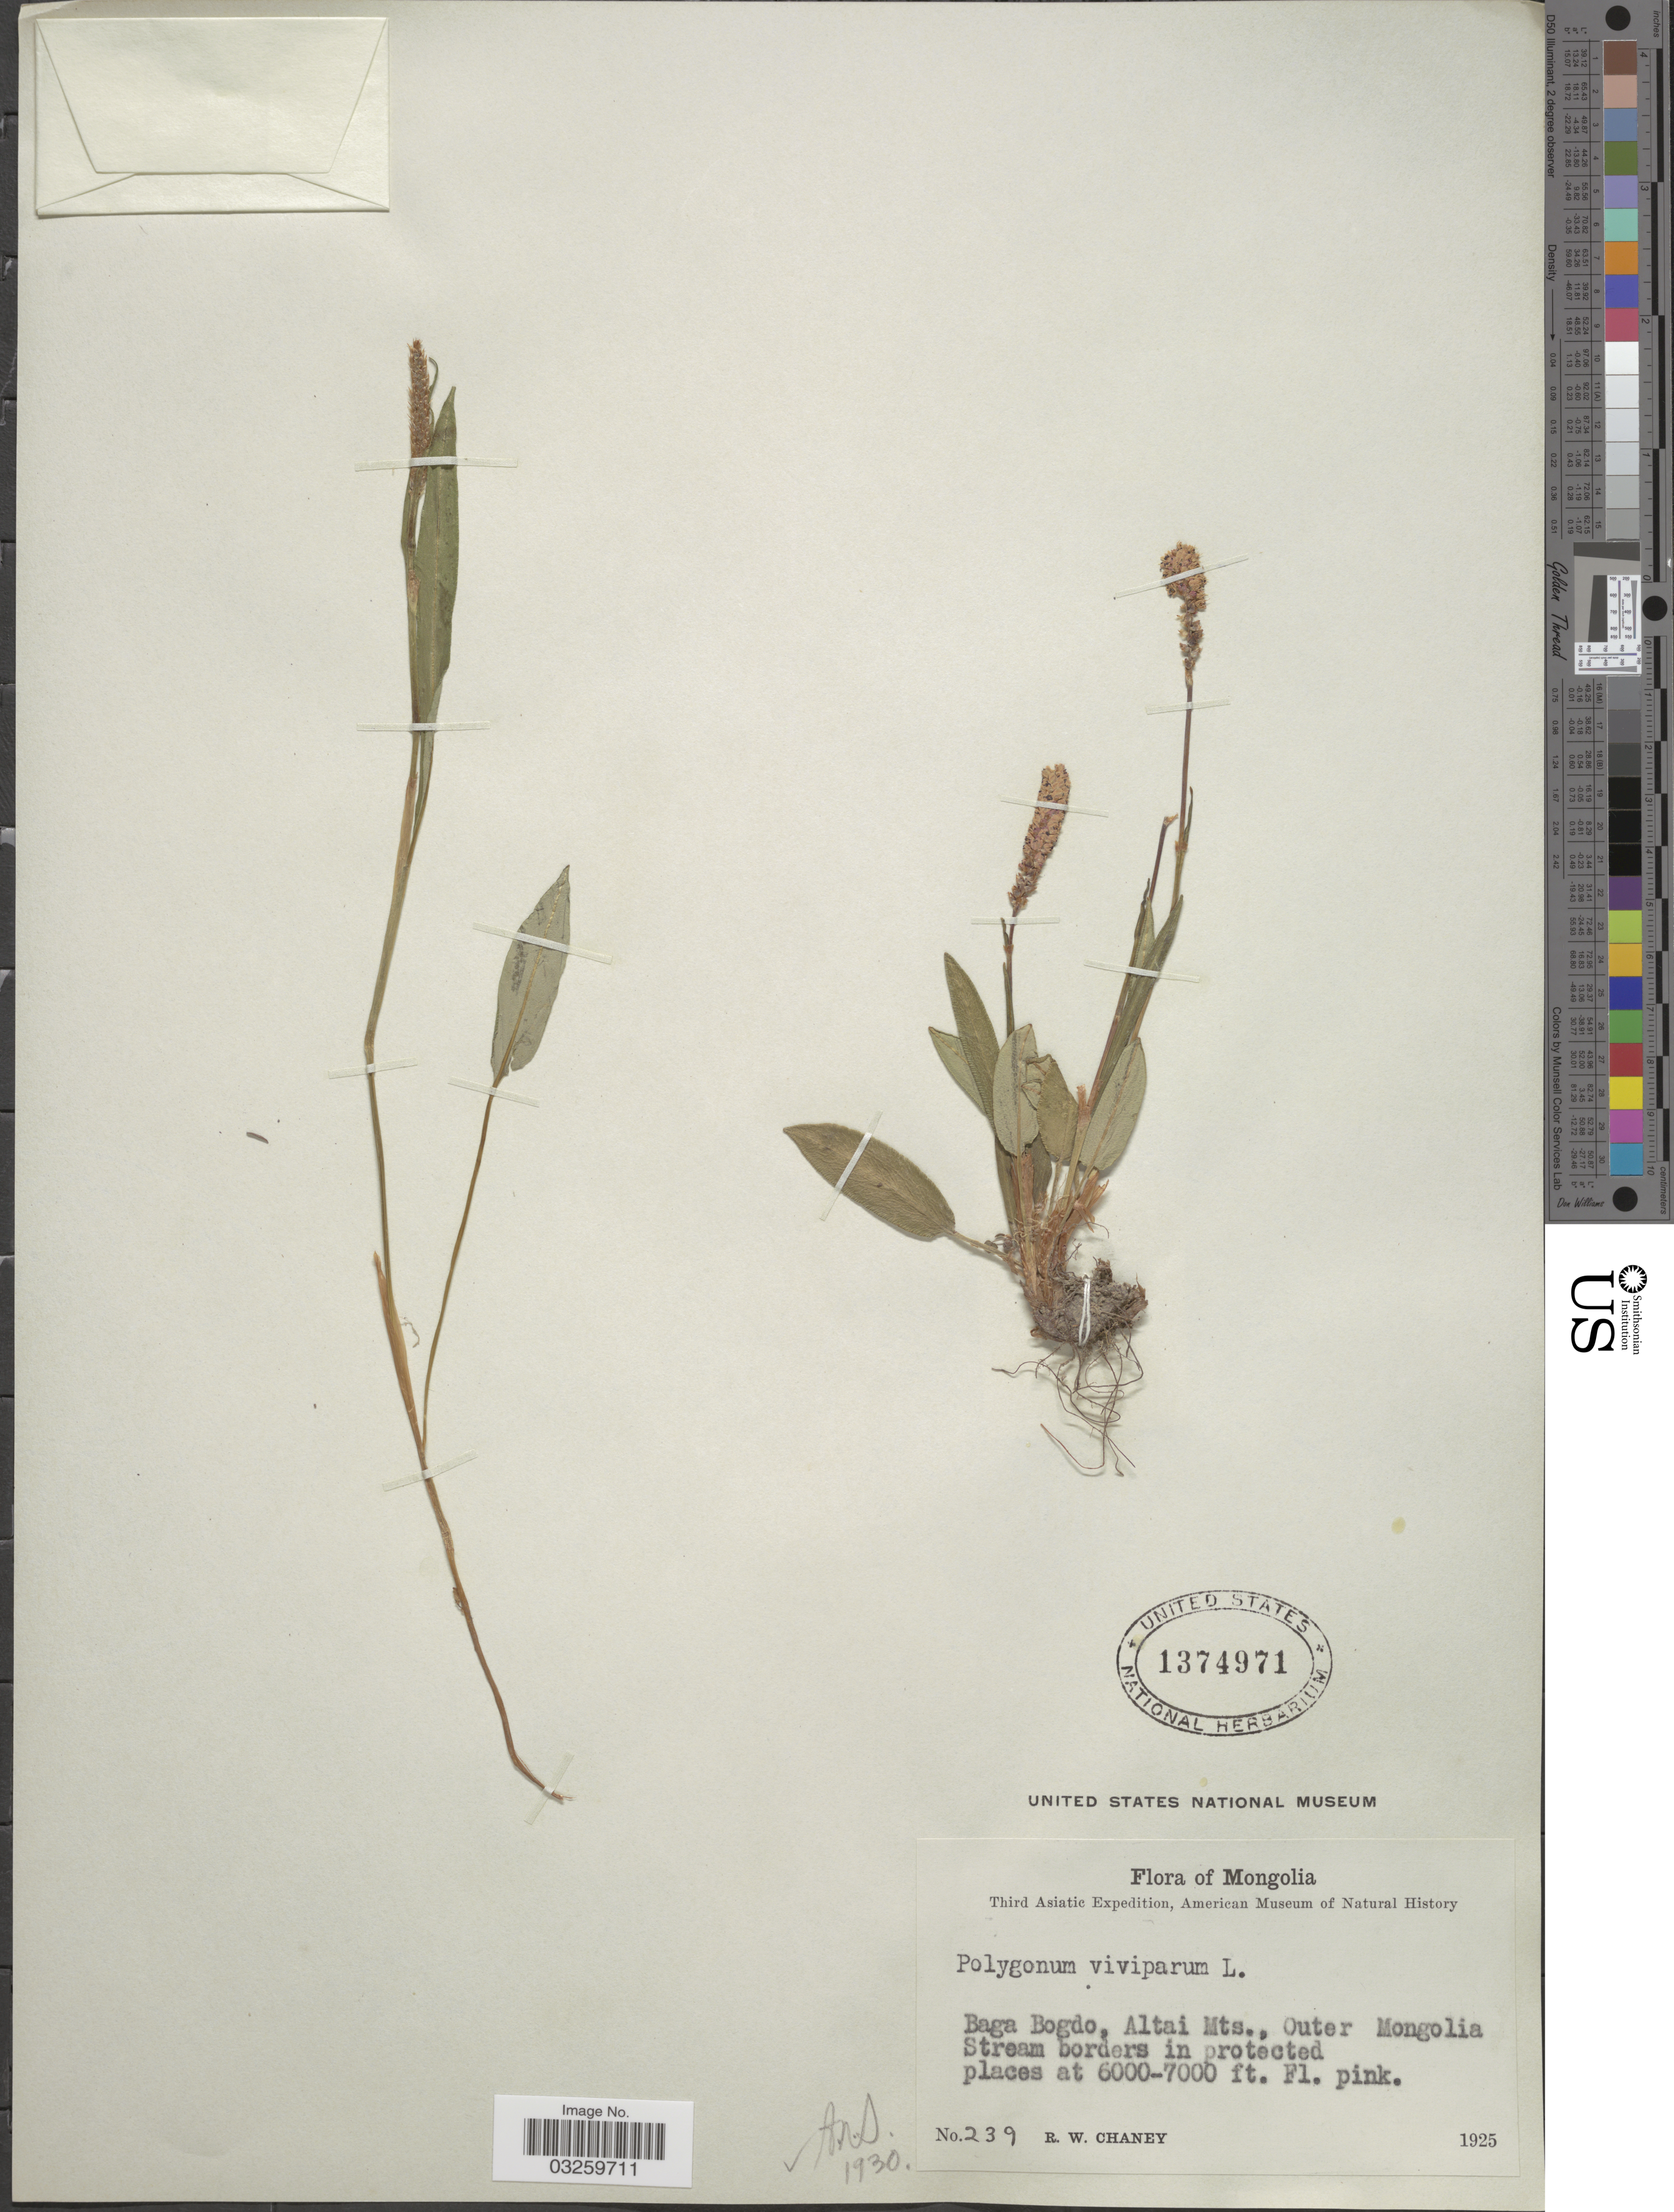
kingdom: Plantae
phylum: Tracheophyta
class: Magnoliopsida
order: Caryophyllales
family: Polygonaceae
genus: Bistorta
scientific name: Bistorta vivipara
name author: (L.) Delarbre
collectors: R. Chaney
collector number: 239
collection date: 1925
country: Mongolia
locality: Baga Bogdo, Altai Mts., Outer Mongolia.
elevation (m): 1829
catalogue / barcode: US 1374971